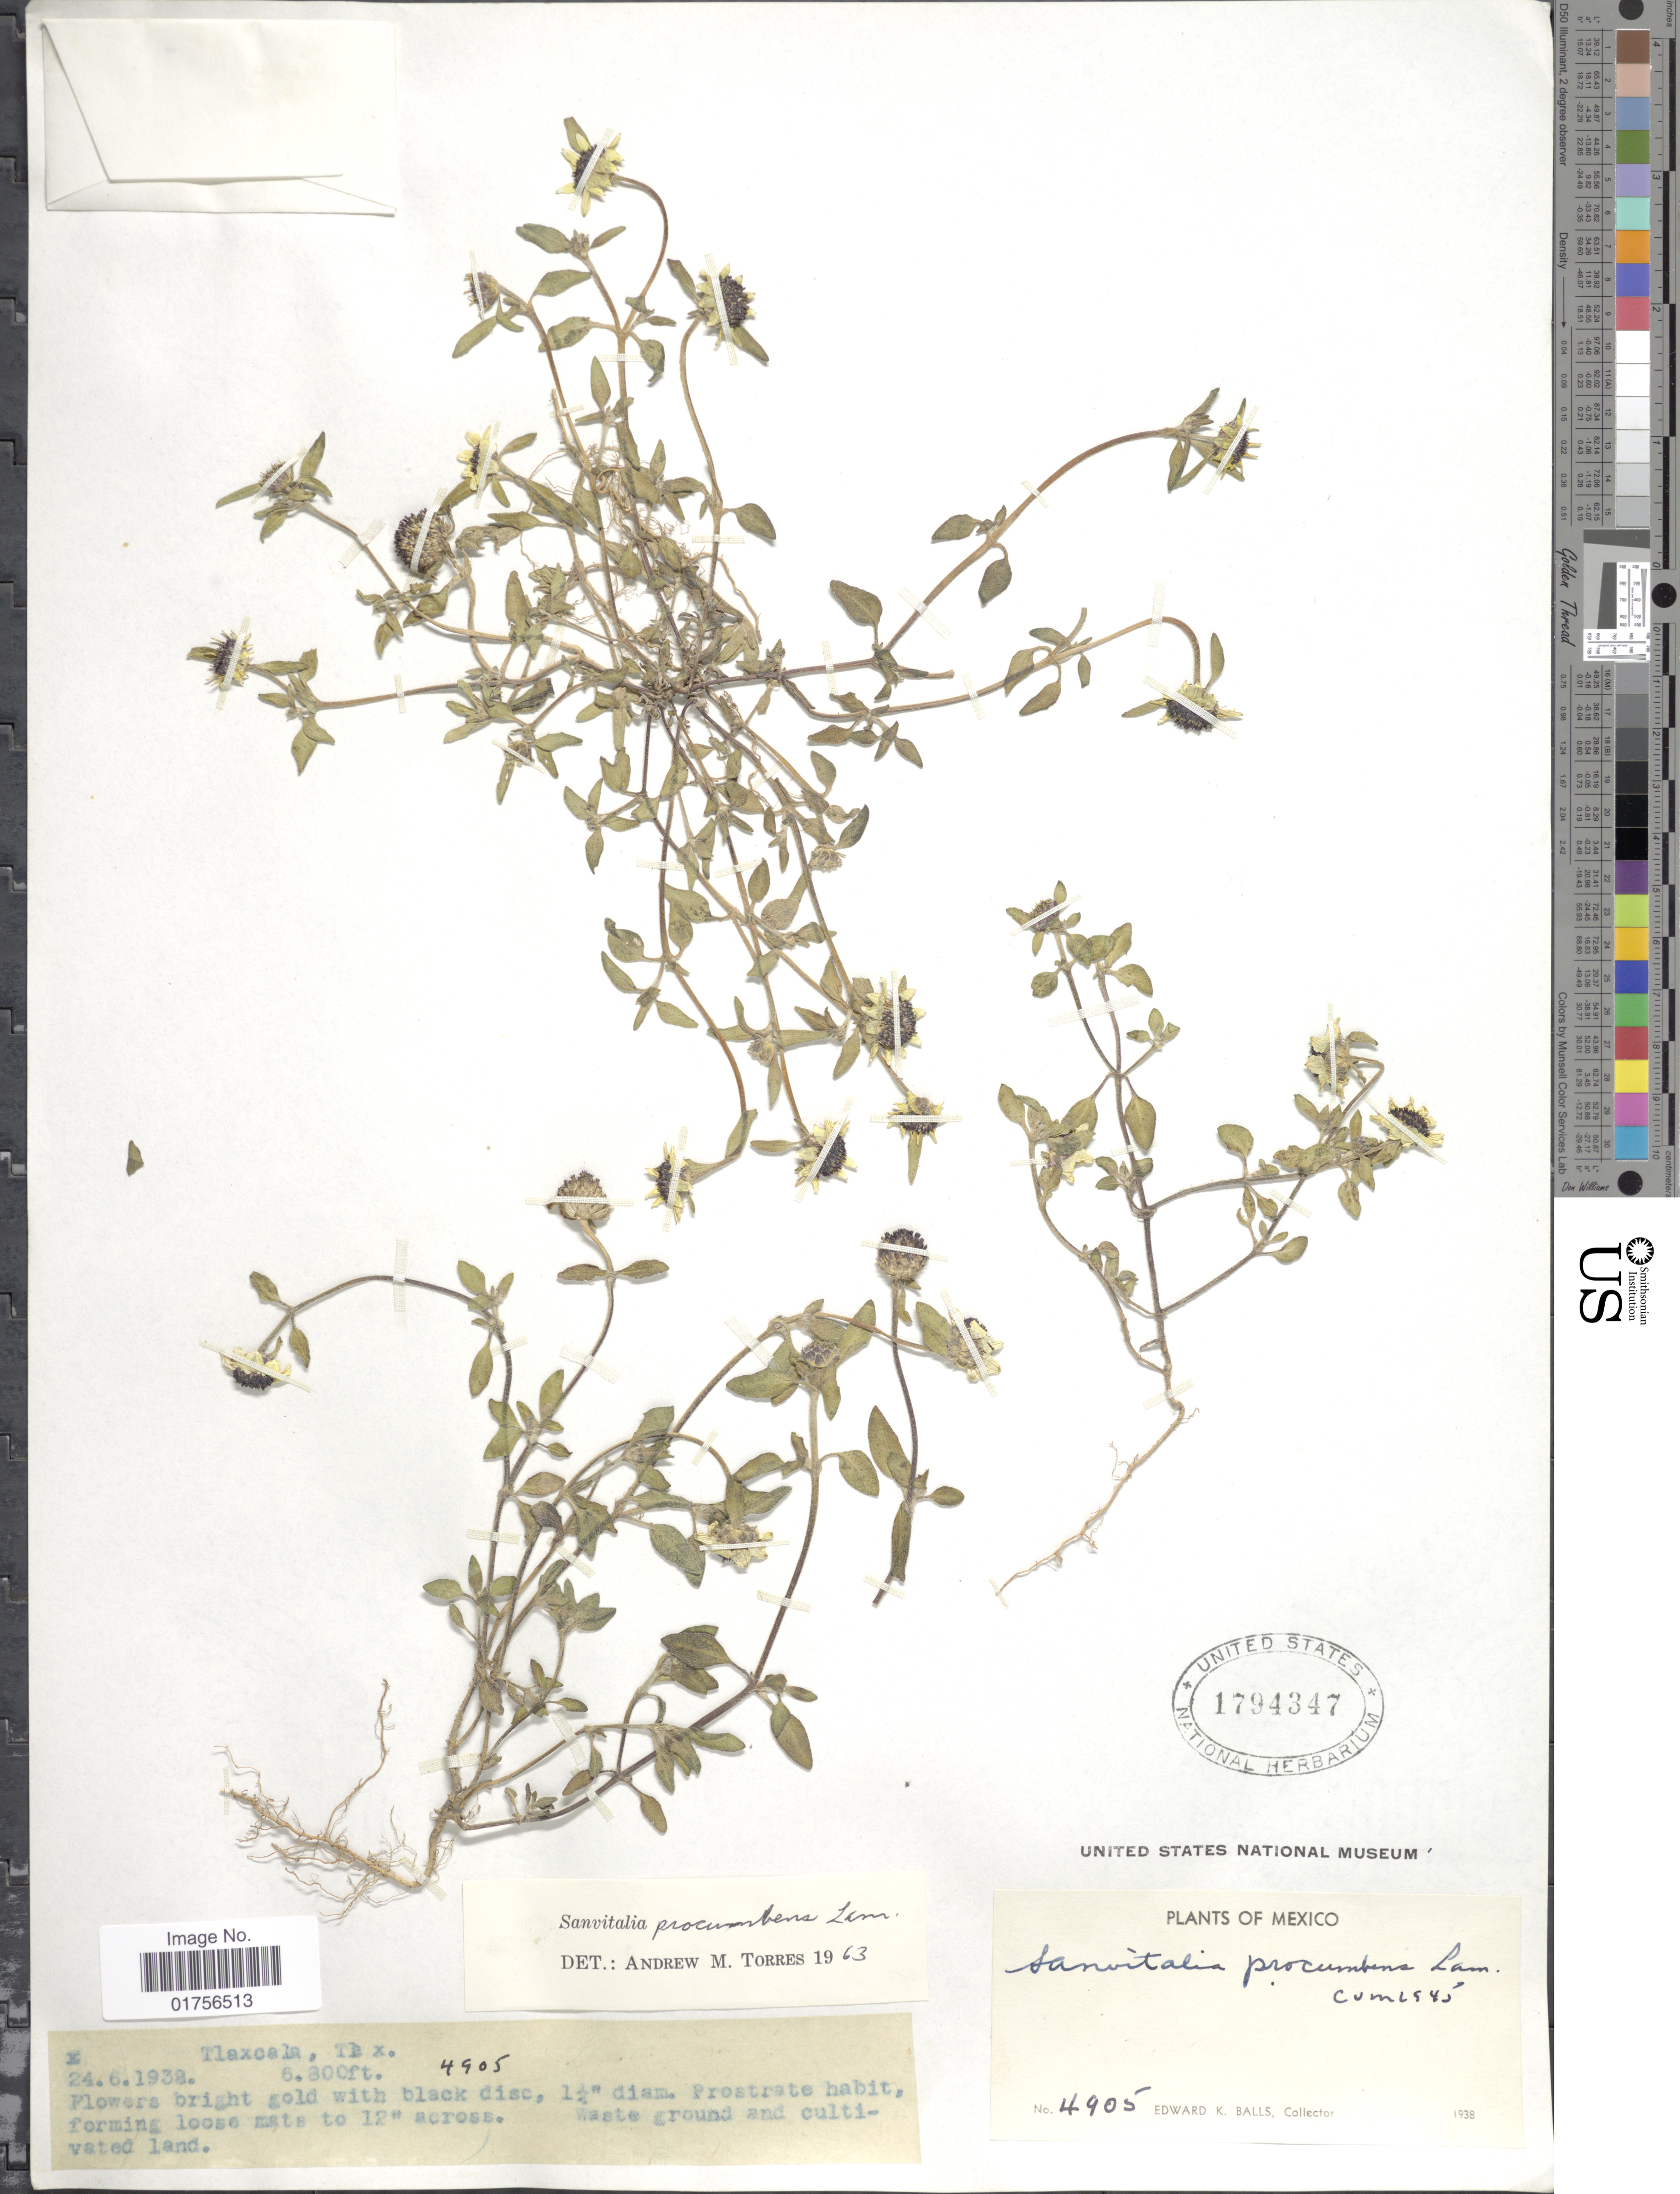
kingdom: Plantae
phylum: Tracheophyta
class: Magnoliopsida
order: Asterales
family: Asteraceae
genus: Sanvitalia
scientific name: Sanvitalia procumbens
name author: Lam.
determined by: Skibicki, Samuel V.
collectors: E. K. Balls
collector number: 4905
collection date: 1938-06-24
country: Mexico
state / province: Tlaxcala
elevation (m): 2073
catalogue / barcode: US 1794347